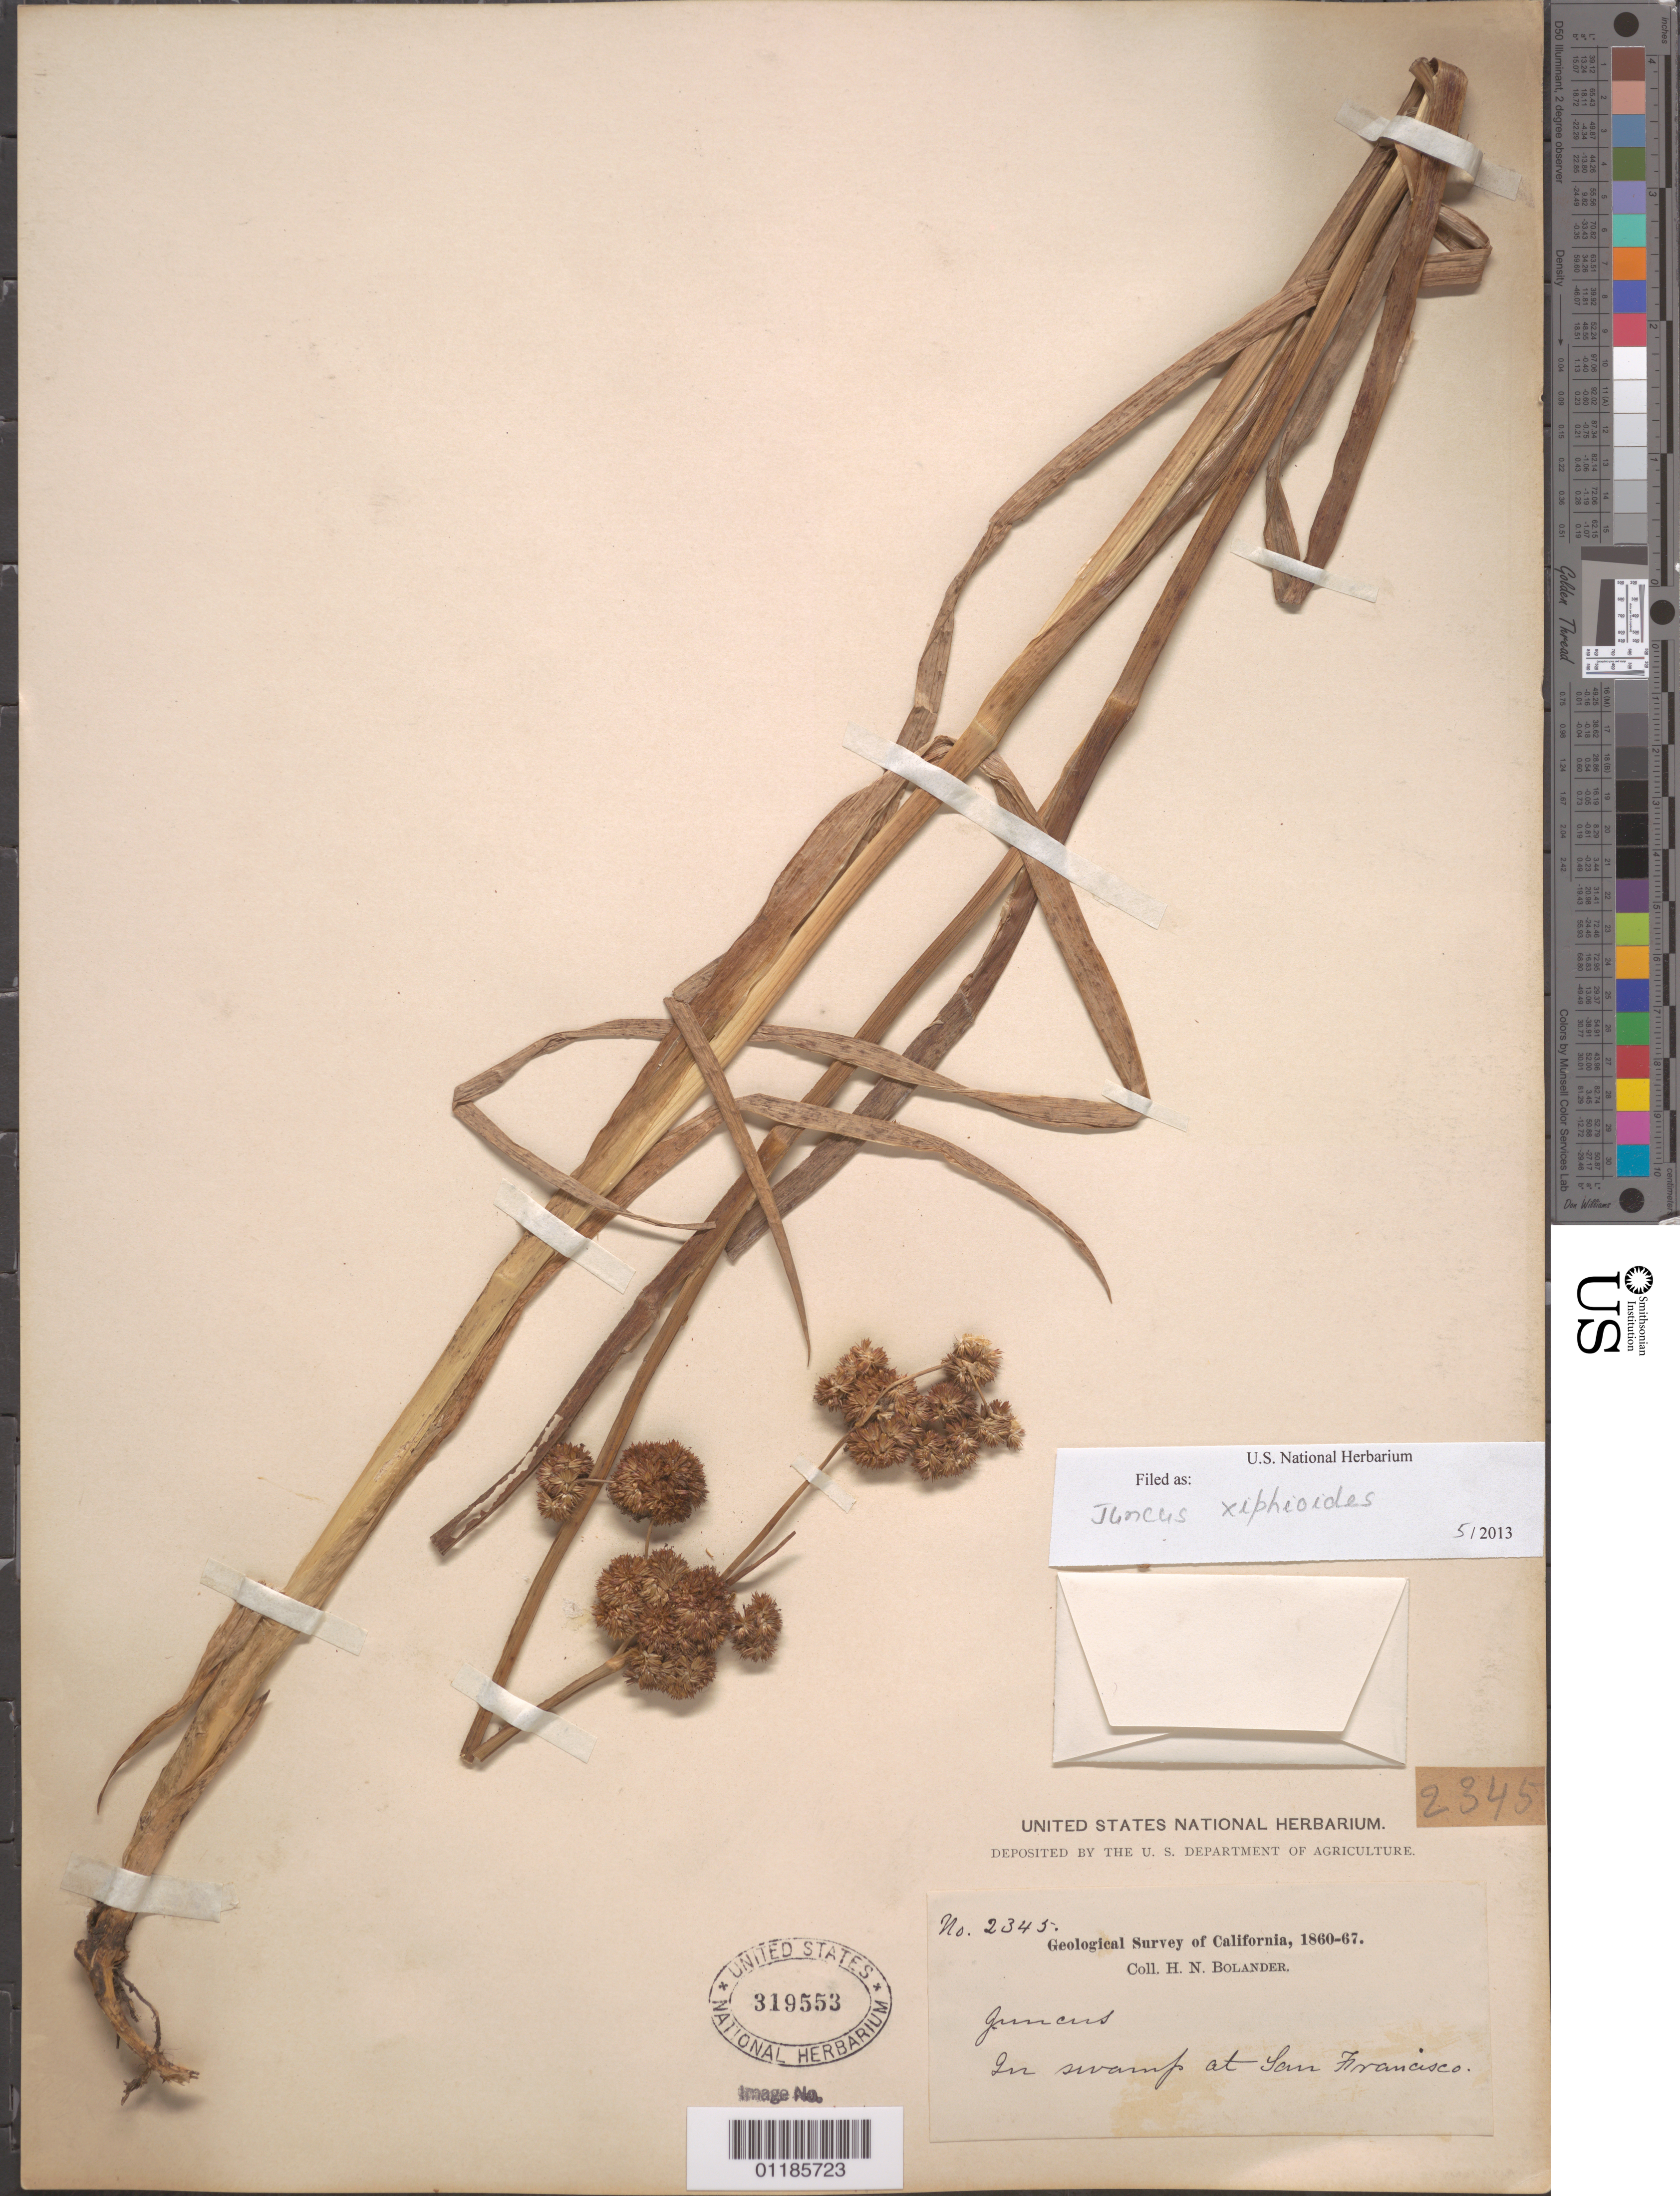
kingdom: Plantae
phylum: Tracheophyta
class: Liliopsida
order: Poales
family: Juncaceae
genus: Juncus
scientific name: Juncus xiphioides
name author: E. Mey.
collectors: H. Bolander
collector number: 2345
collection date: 1860/1867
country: United States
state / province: California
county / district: San Francisco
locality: San Francisco.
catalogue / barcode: US 319553